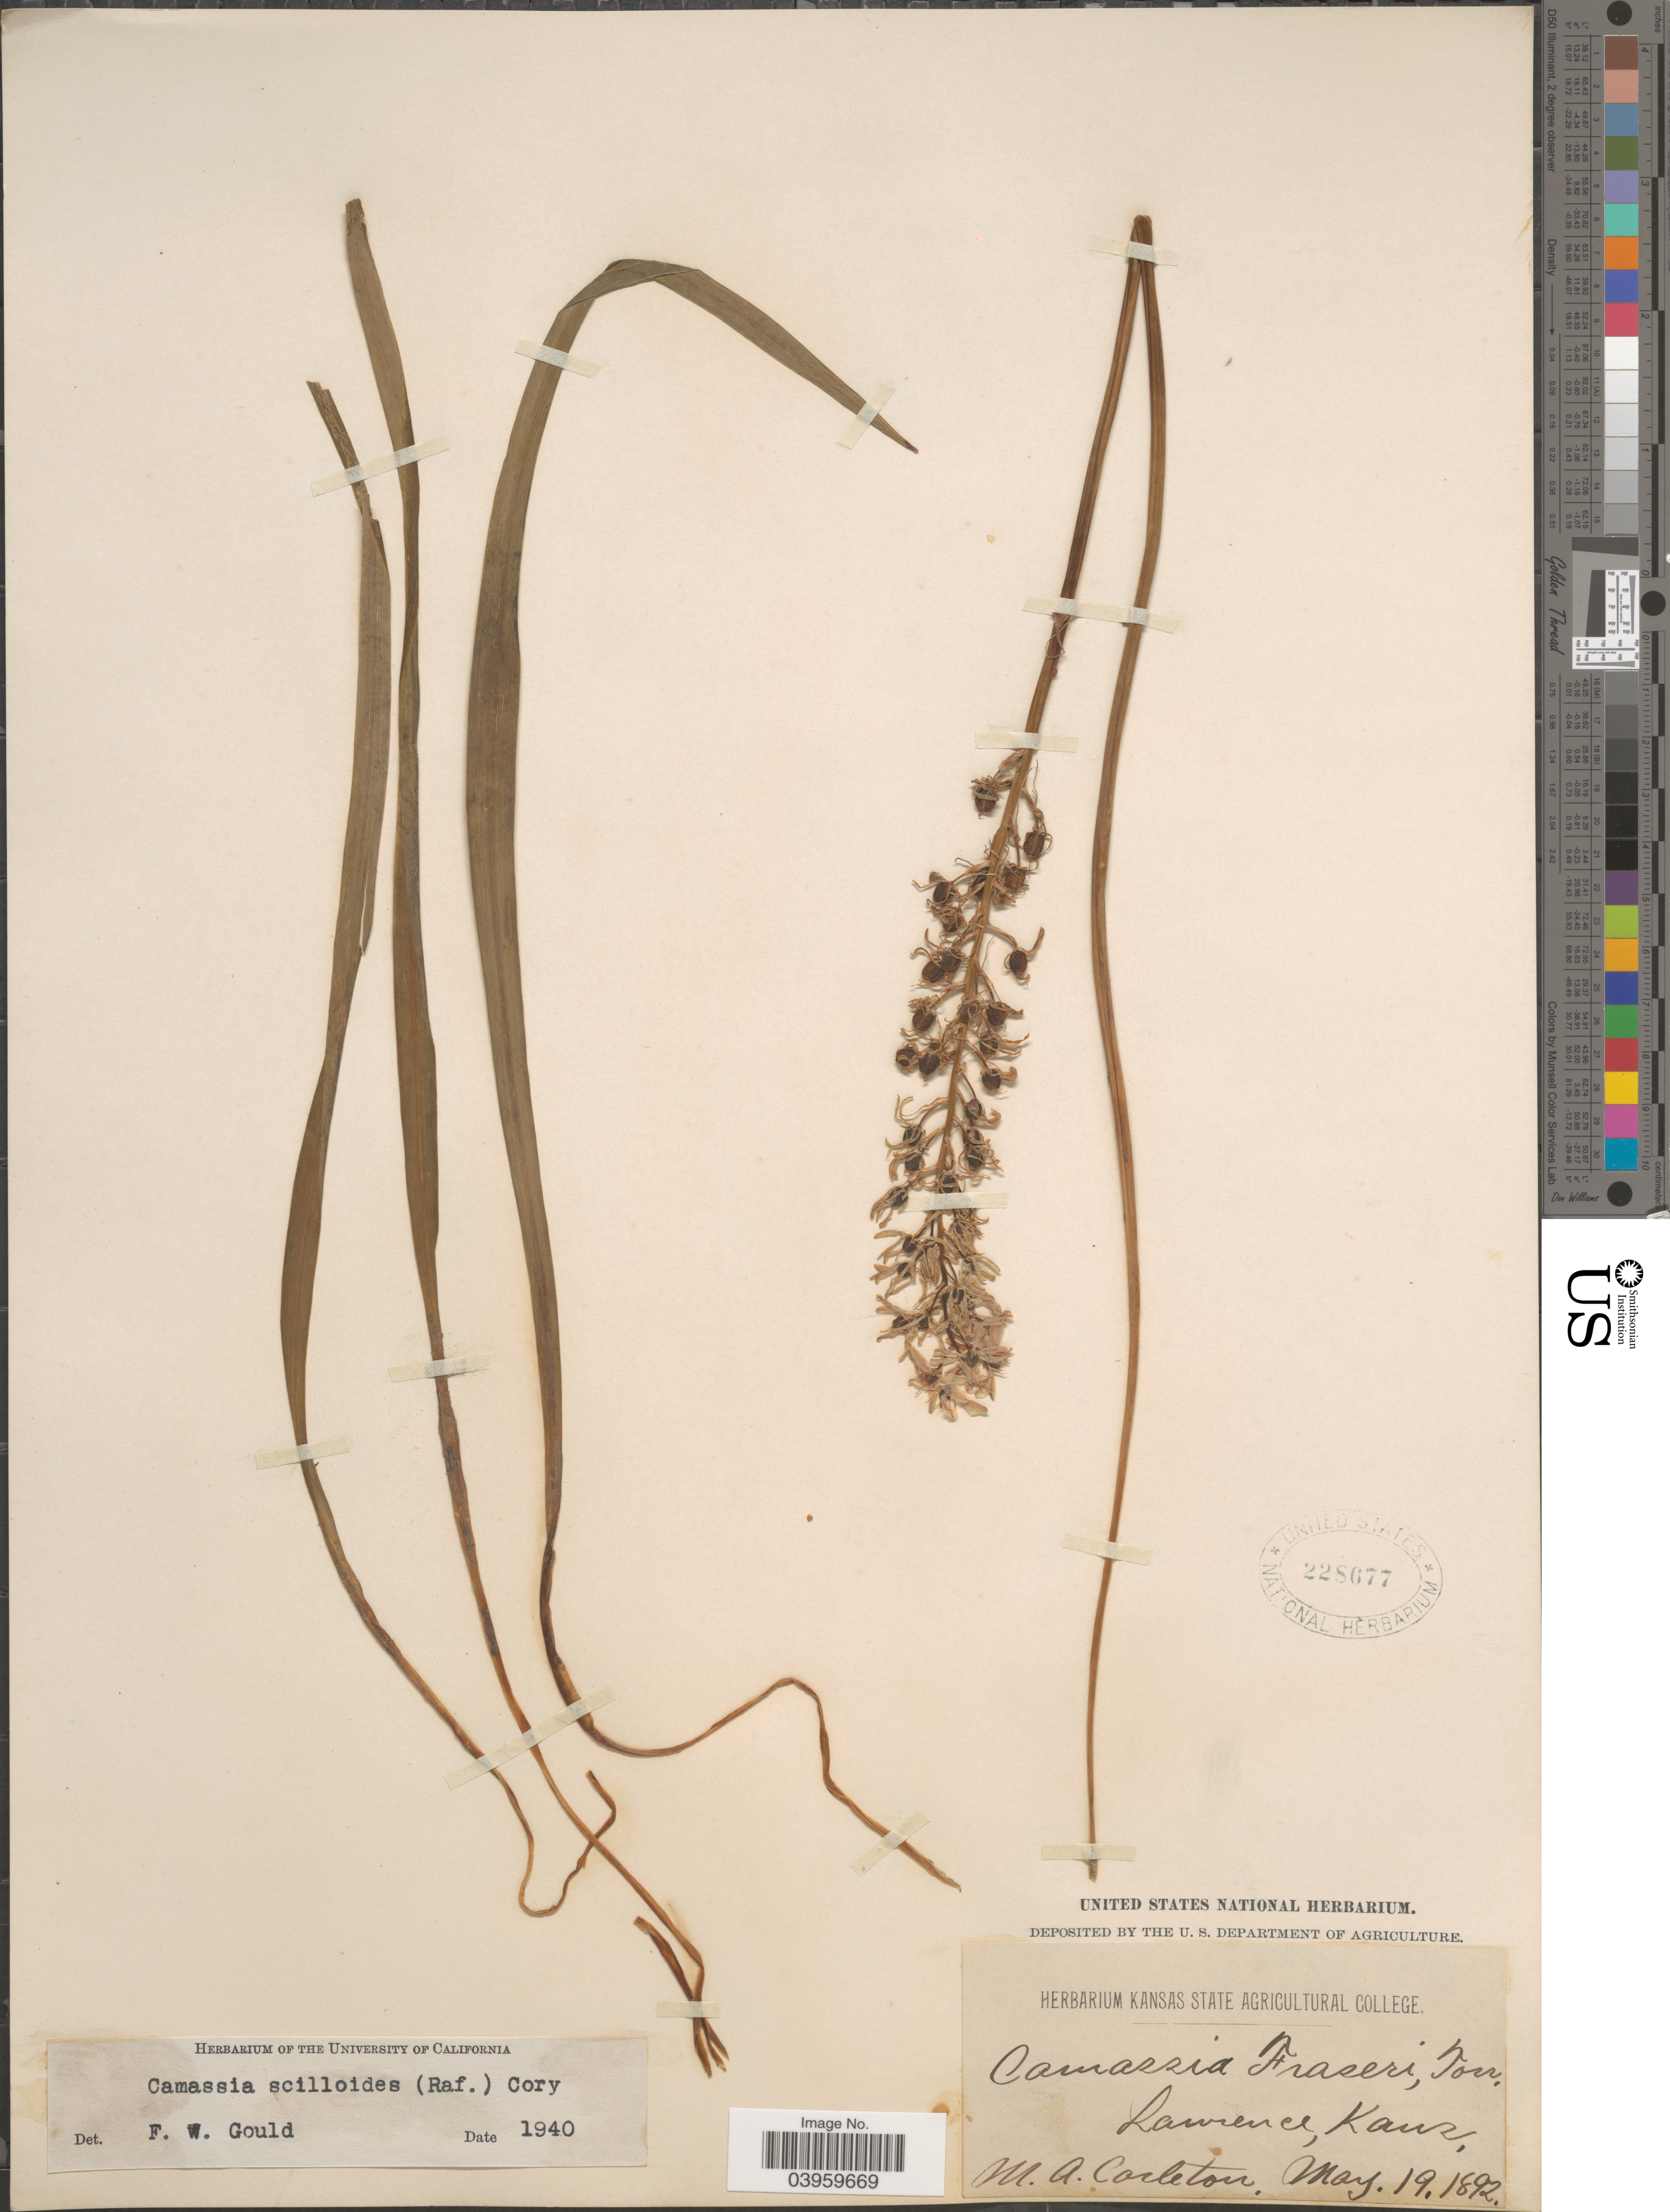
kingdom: Plantae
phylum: Tracheophyta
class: Liliopsida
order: Asparagales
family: Asparagaceae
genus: Camassia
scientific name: Camassia scilloides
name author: (Raf.) Cory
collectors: M. A. Carleton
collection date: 1892-05-19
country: United States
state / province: Kansas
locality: Lawrence.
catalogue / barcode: US 228677